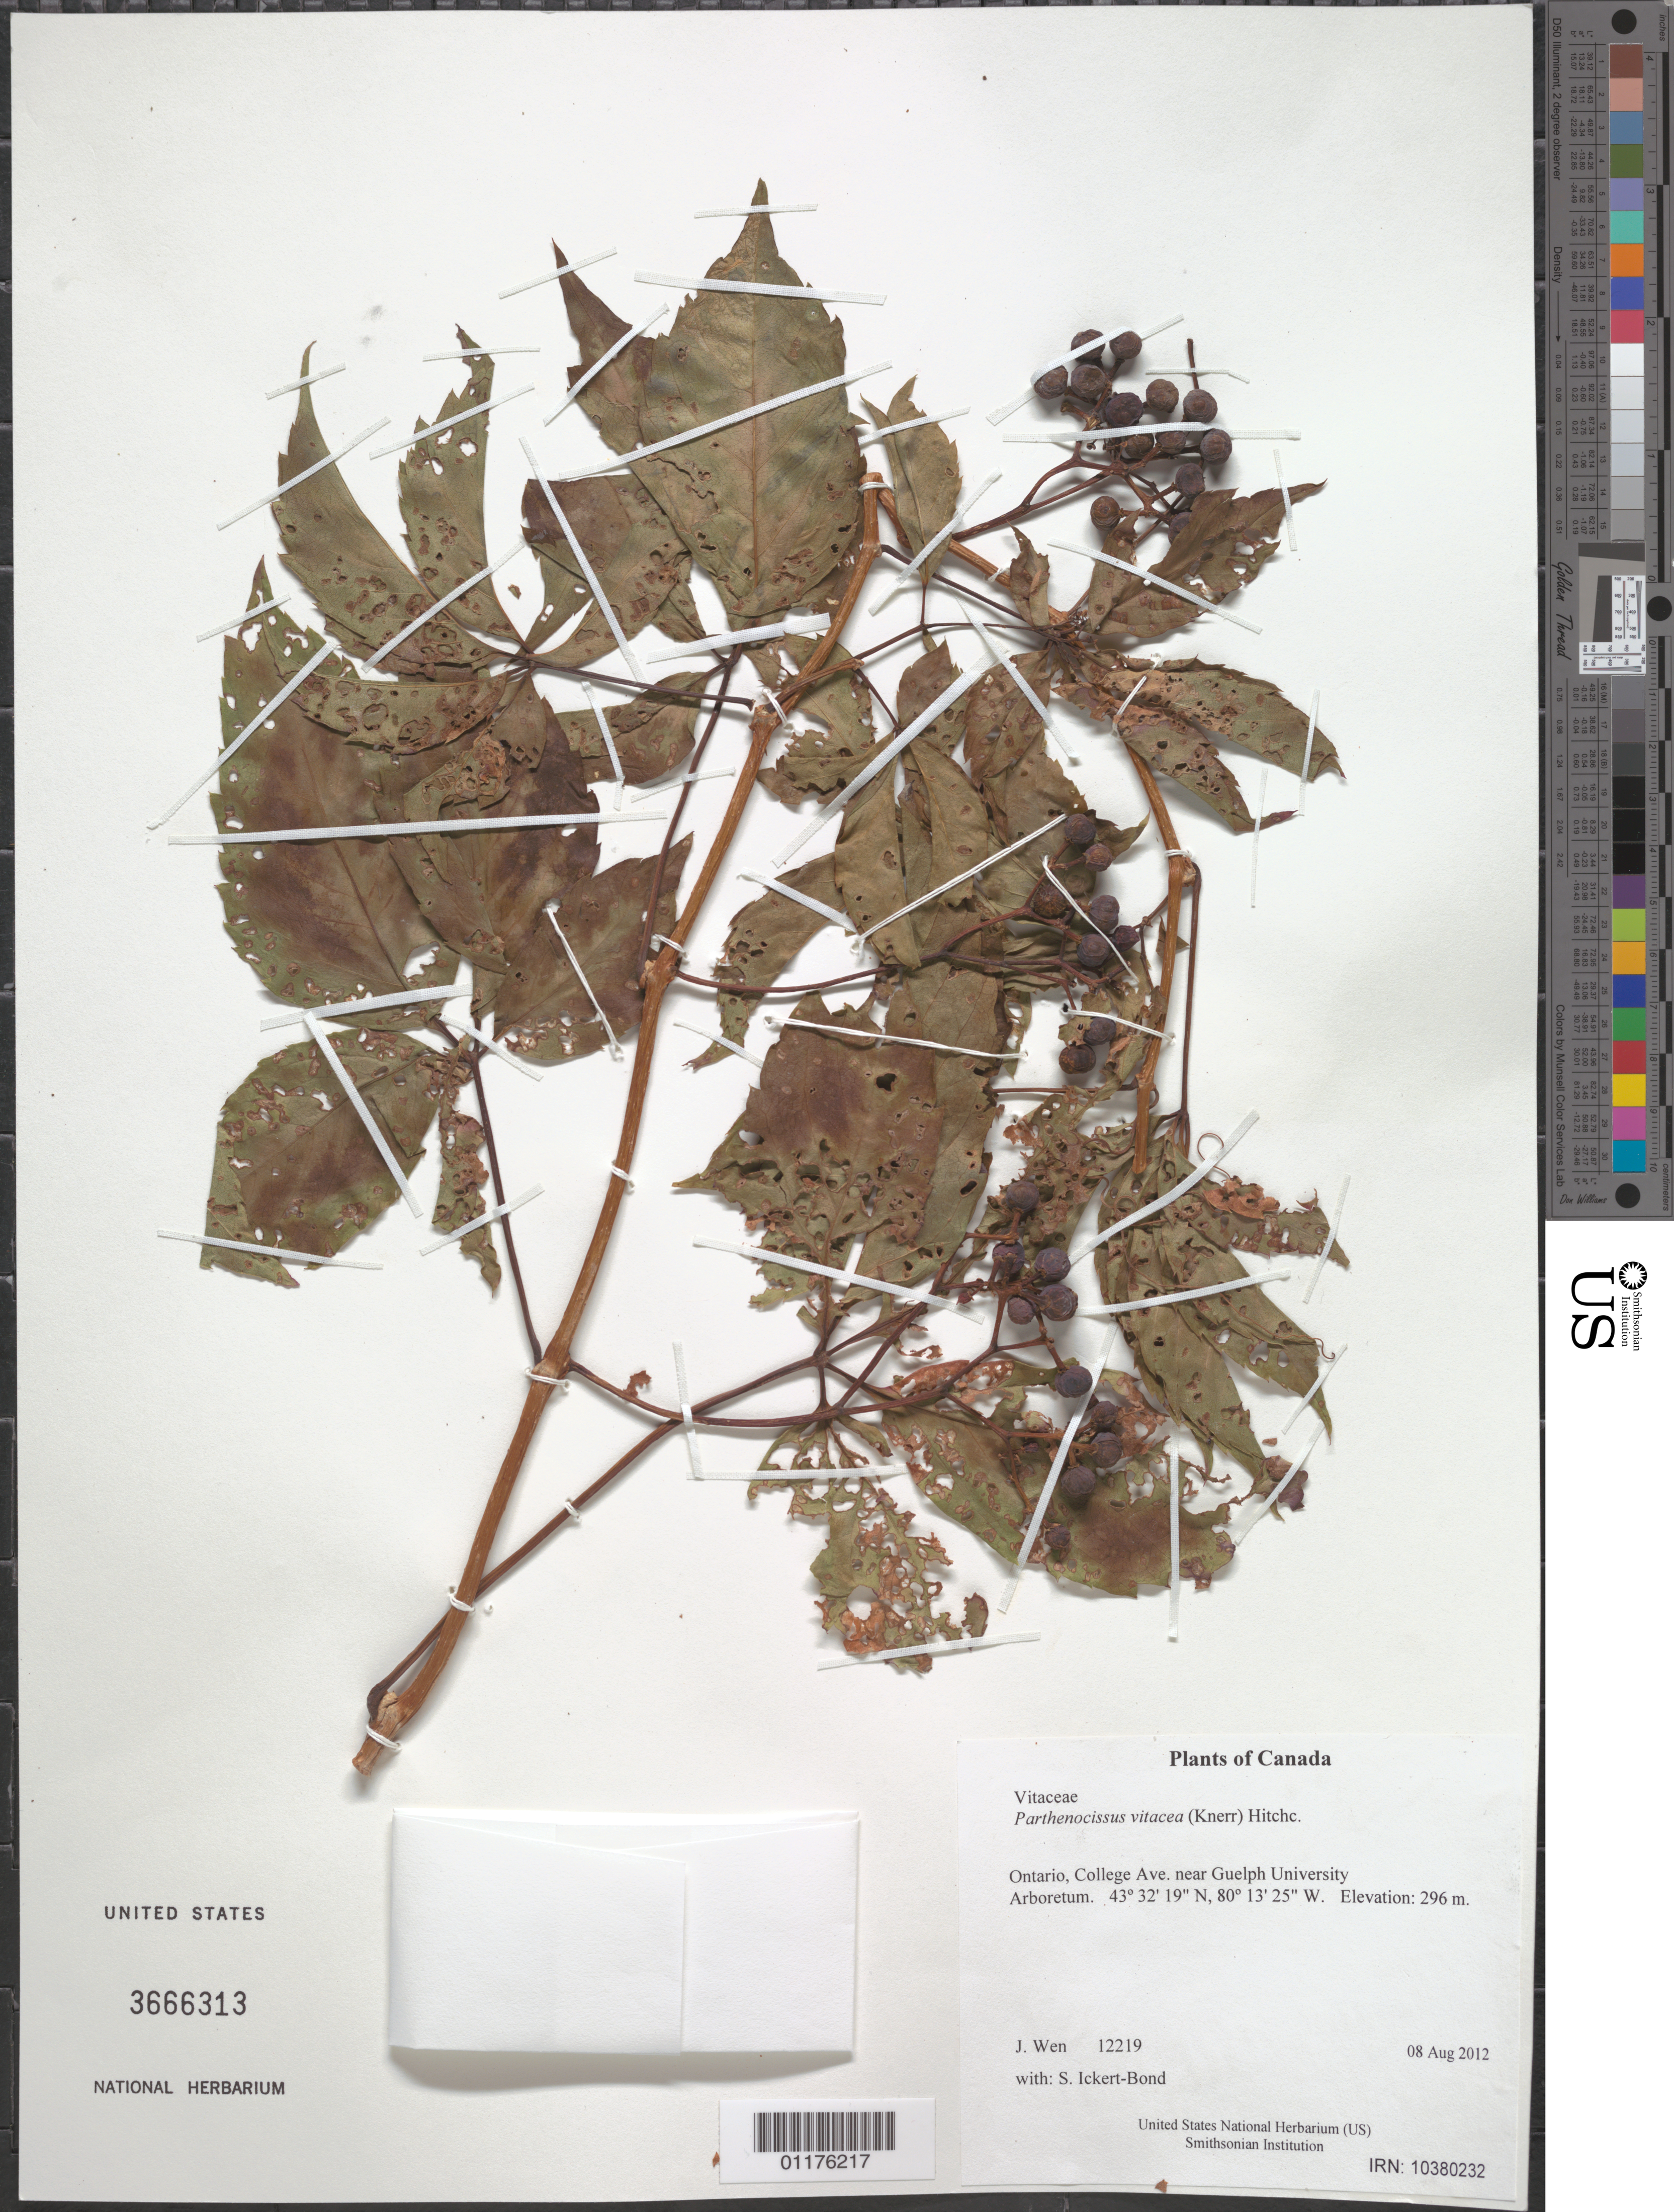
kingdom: Plantae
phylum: Tracheophyta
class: Magnoliopsida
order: Vitales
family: Vitaceae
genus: Parthenocissus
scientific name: Parthenocissus vitacea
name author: (Knerr) Hitchc.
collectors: J. Wen & S. Ickert-Bond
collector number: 12219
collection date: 2012-08-08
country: Canada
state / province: Ontario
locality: College Ave. near Guelph University Arboretum.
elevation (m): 296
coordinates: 43 32.323 N, 80 13.414 W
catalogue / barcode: US 3666313